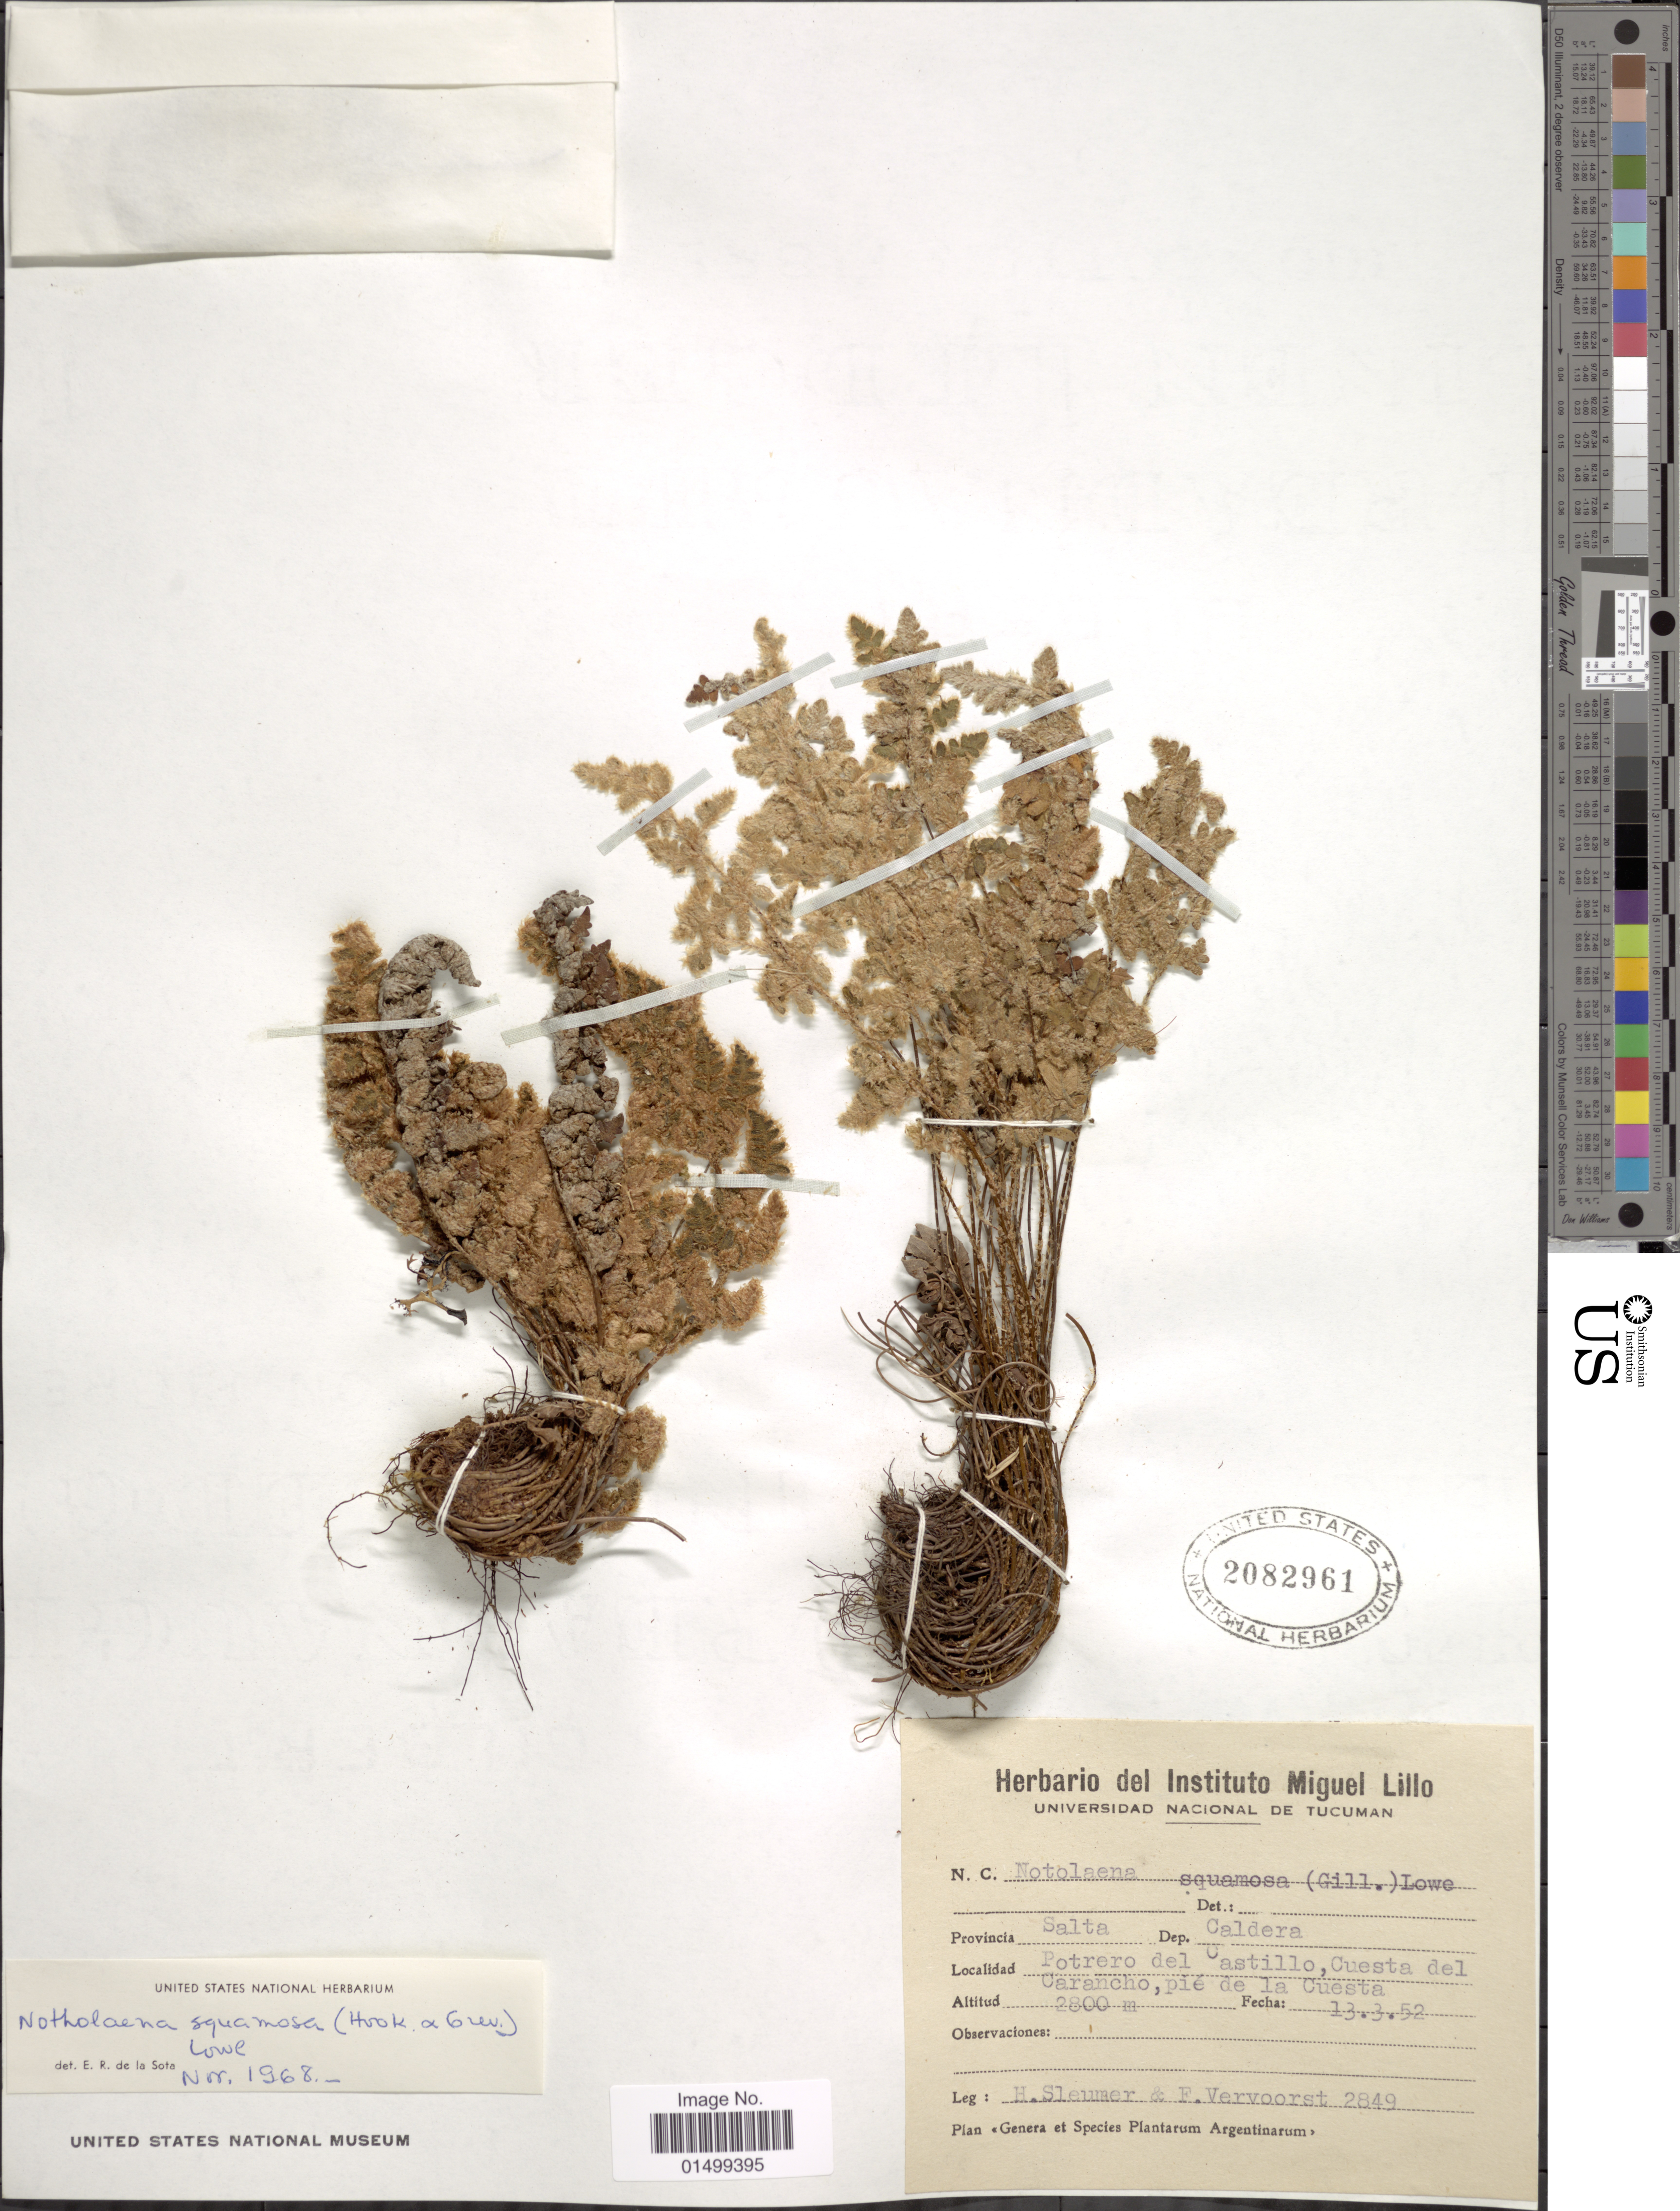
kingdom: Plantae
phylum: Tracheophyta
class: Polypodiopsida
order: Polypodiales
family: Pteridaceae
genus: Cheilanthes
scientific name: Cheilanthes squamosa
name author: Gillies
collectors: H. O. Sleumer & F. Vervoorst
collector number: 2849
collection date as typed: Transcribed d/m/y: 13/3/52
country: Argentina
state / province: Salta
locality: Dep. Caldera, Potrero del Castillo, Cuesta del Carancho, pié de la Cuesta.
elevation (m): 2800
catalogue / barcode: US 2082961